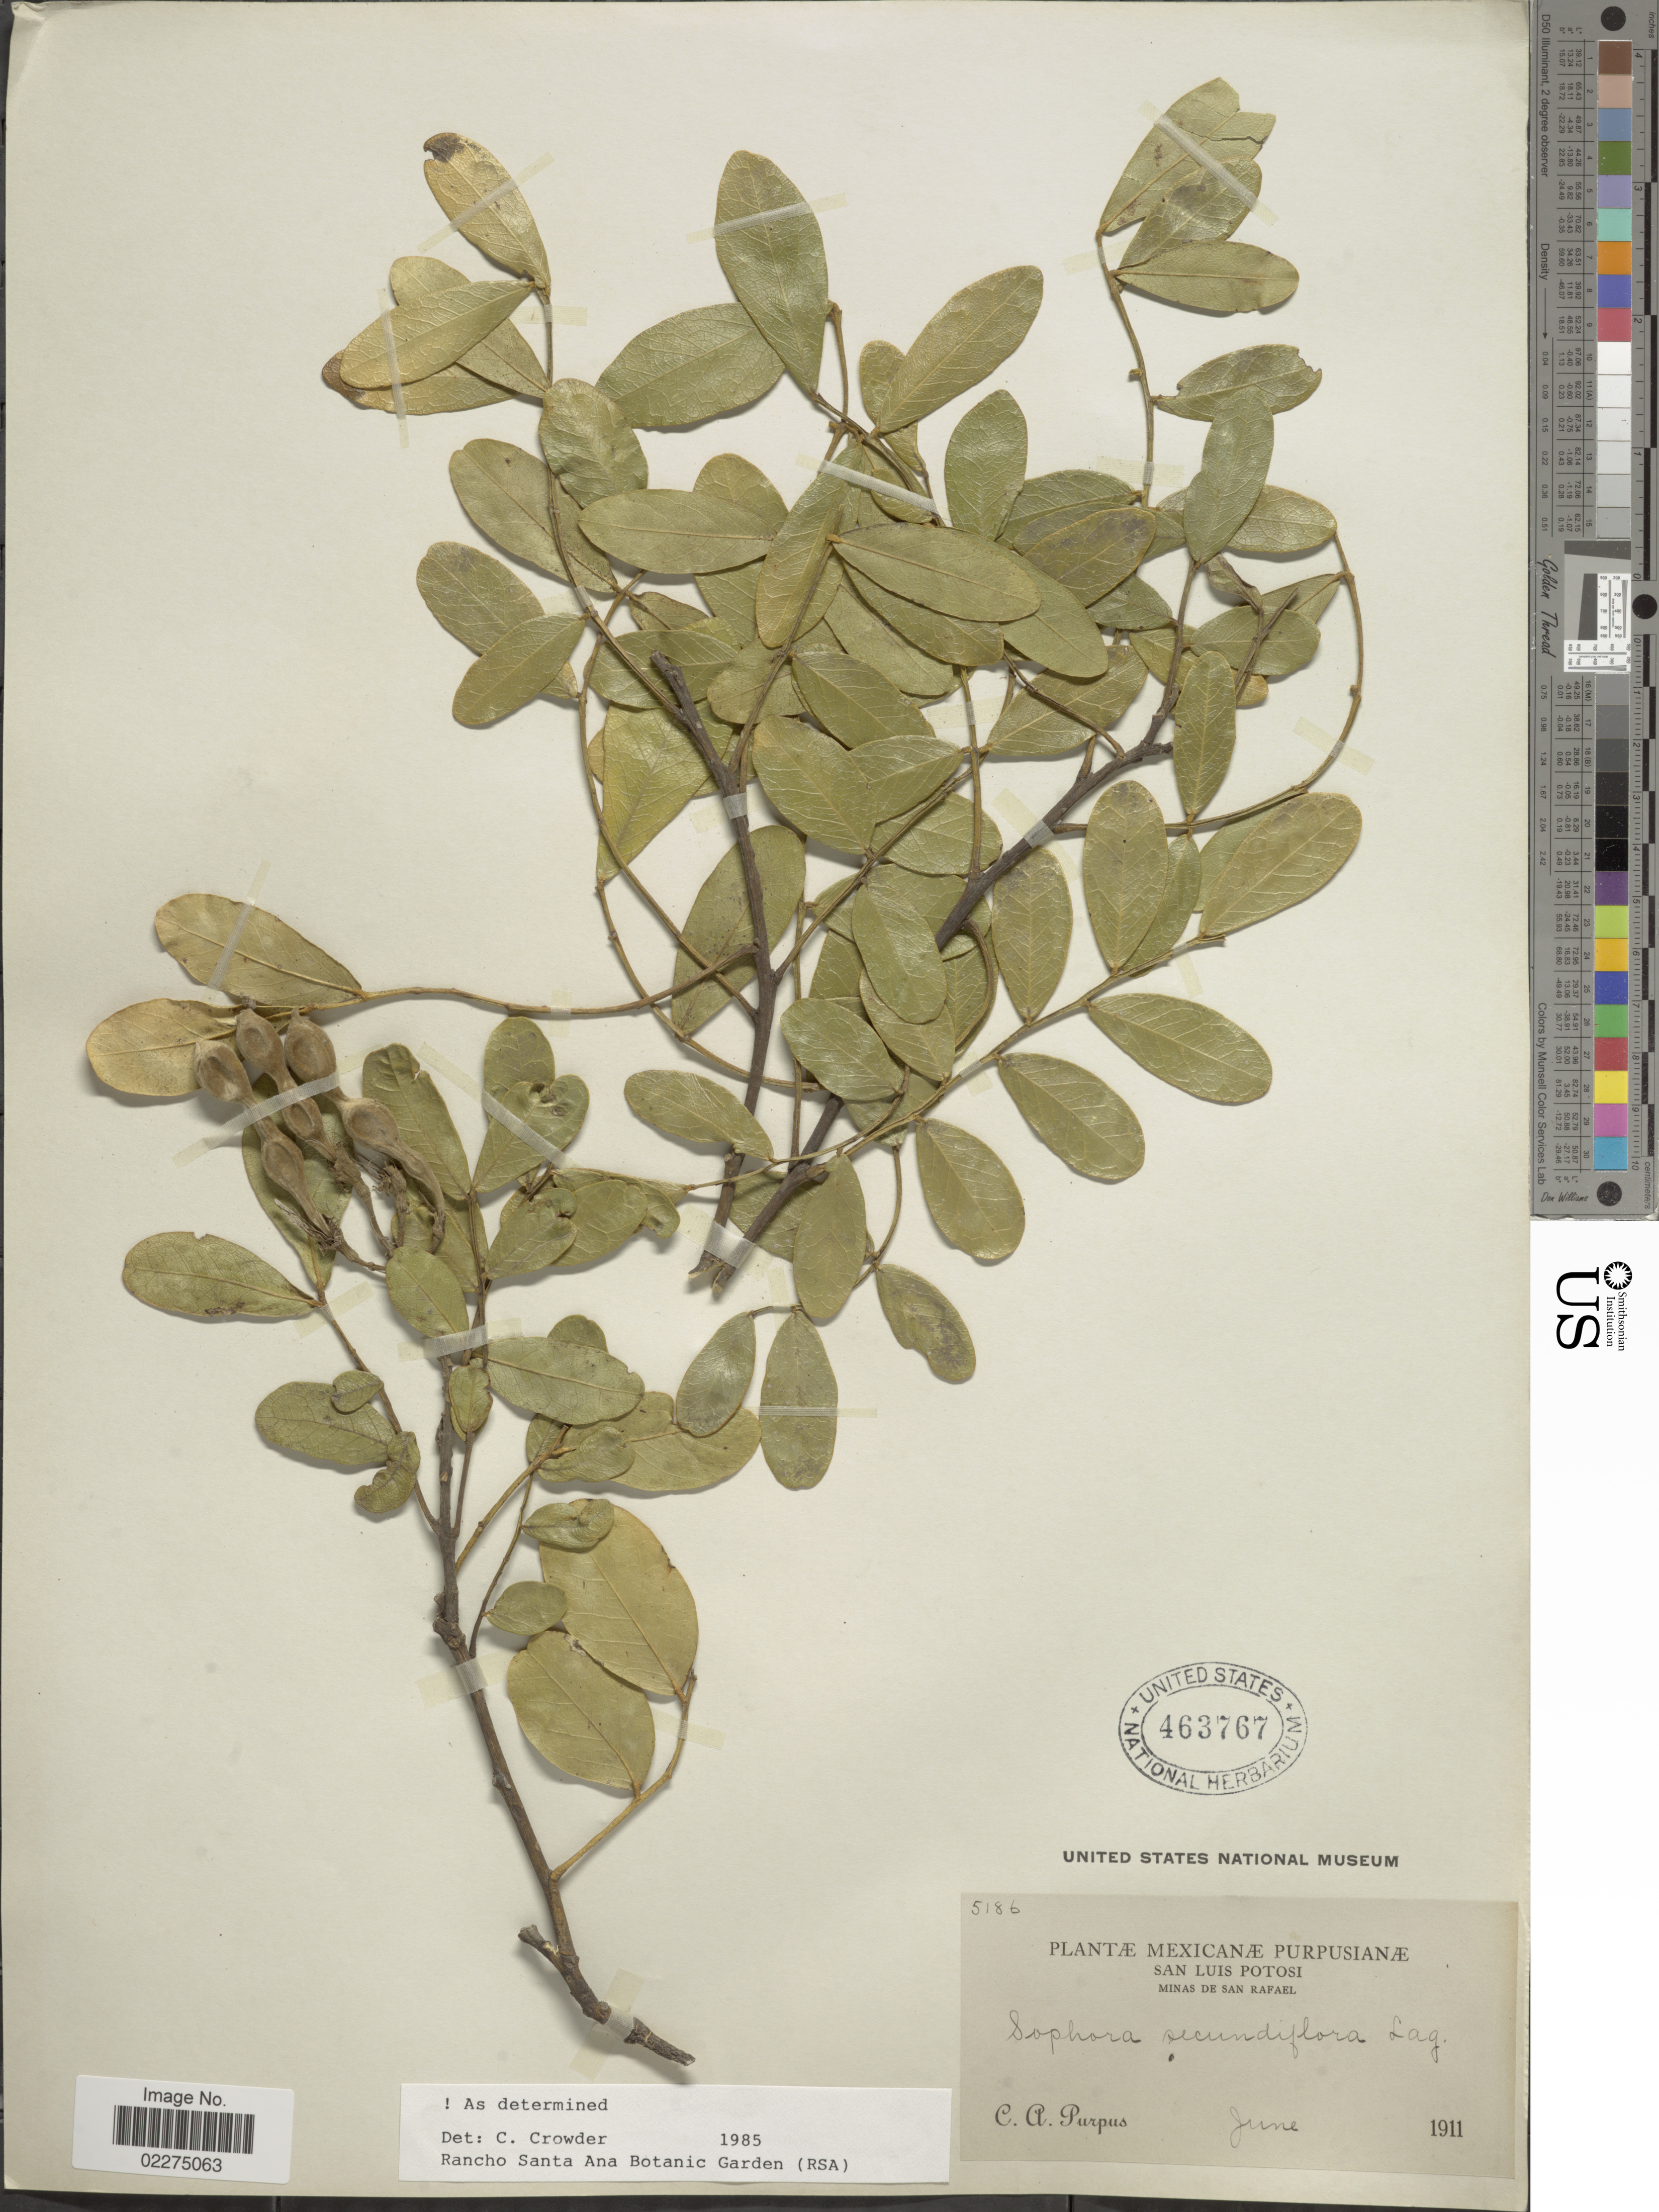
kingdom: Plantae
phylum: Tracheophyta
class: Magnoliopsida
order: Fabales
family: Fabaceae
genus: Dermatophyllum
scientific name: Dermatophyllum secundiflorum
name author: (Ortega) Gandhi & Reveal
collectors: C. A. Purpus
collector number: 5186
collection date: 1911-06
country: Mexico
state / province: San Luis Potosí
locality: Minas de San Rafael.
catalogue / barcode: US 463767